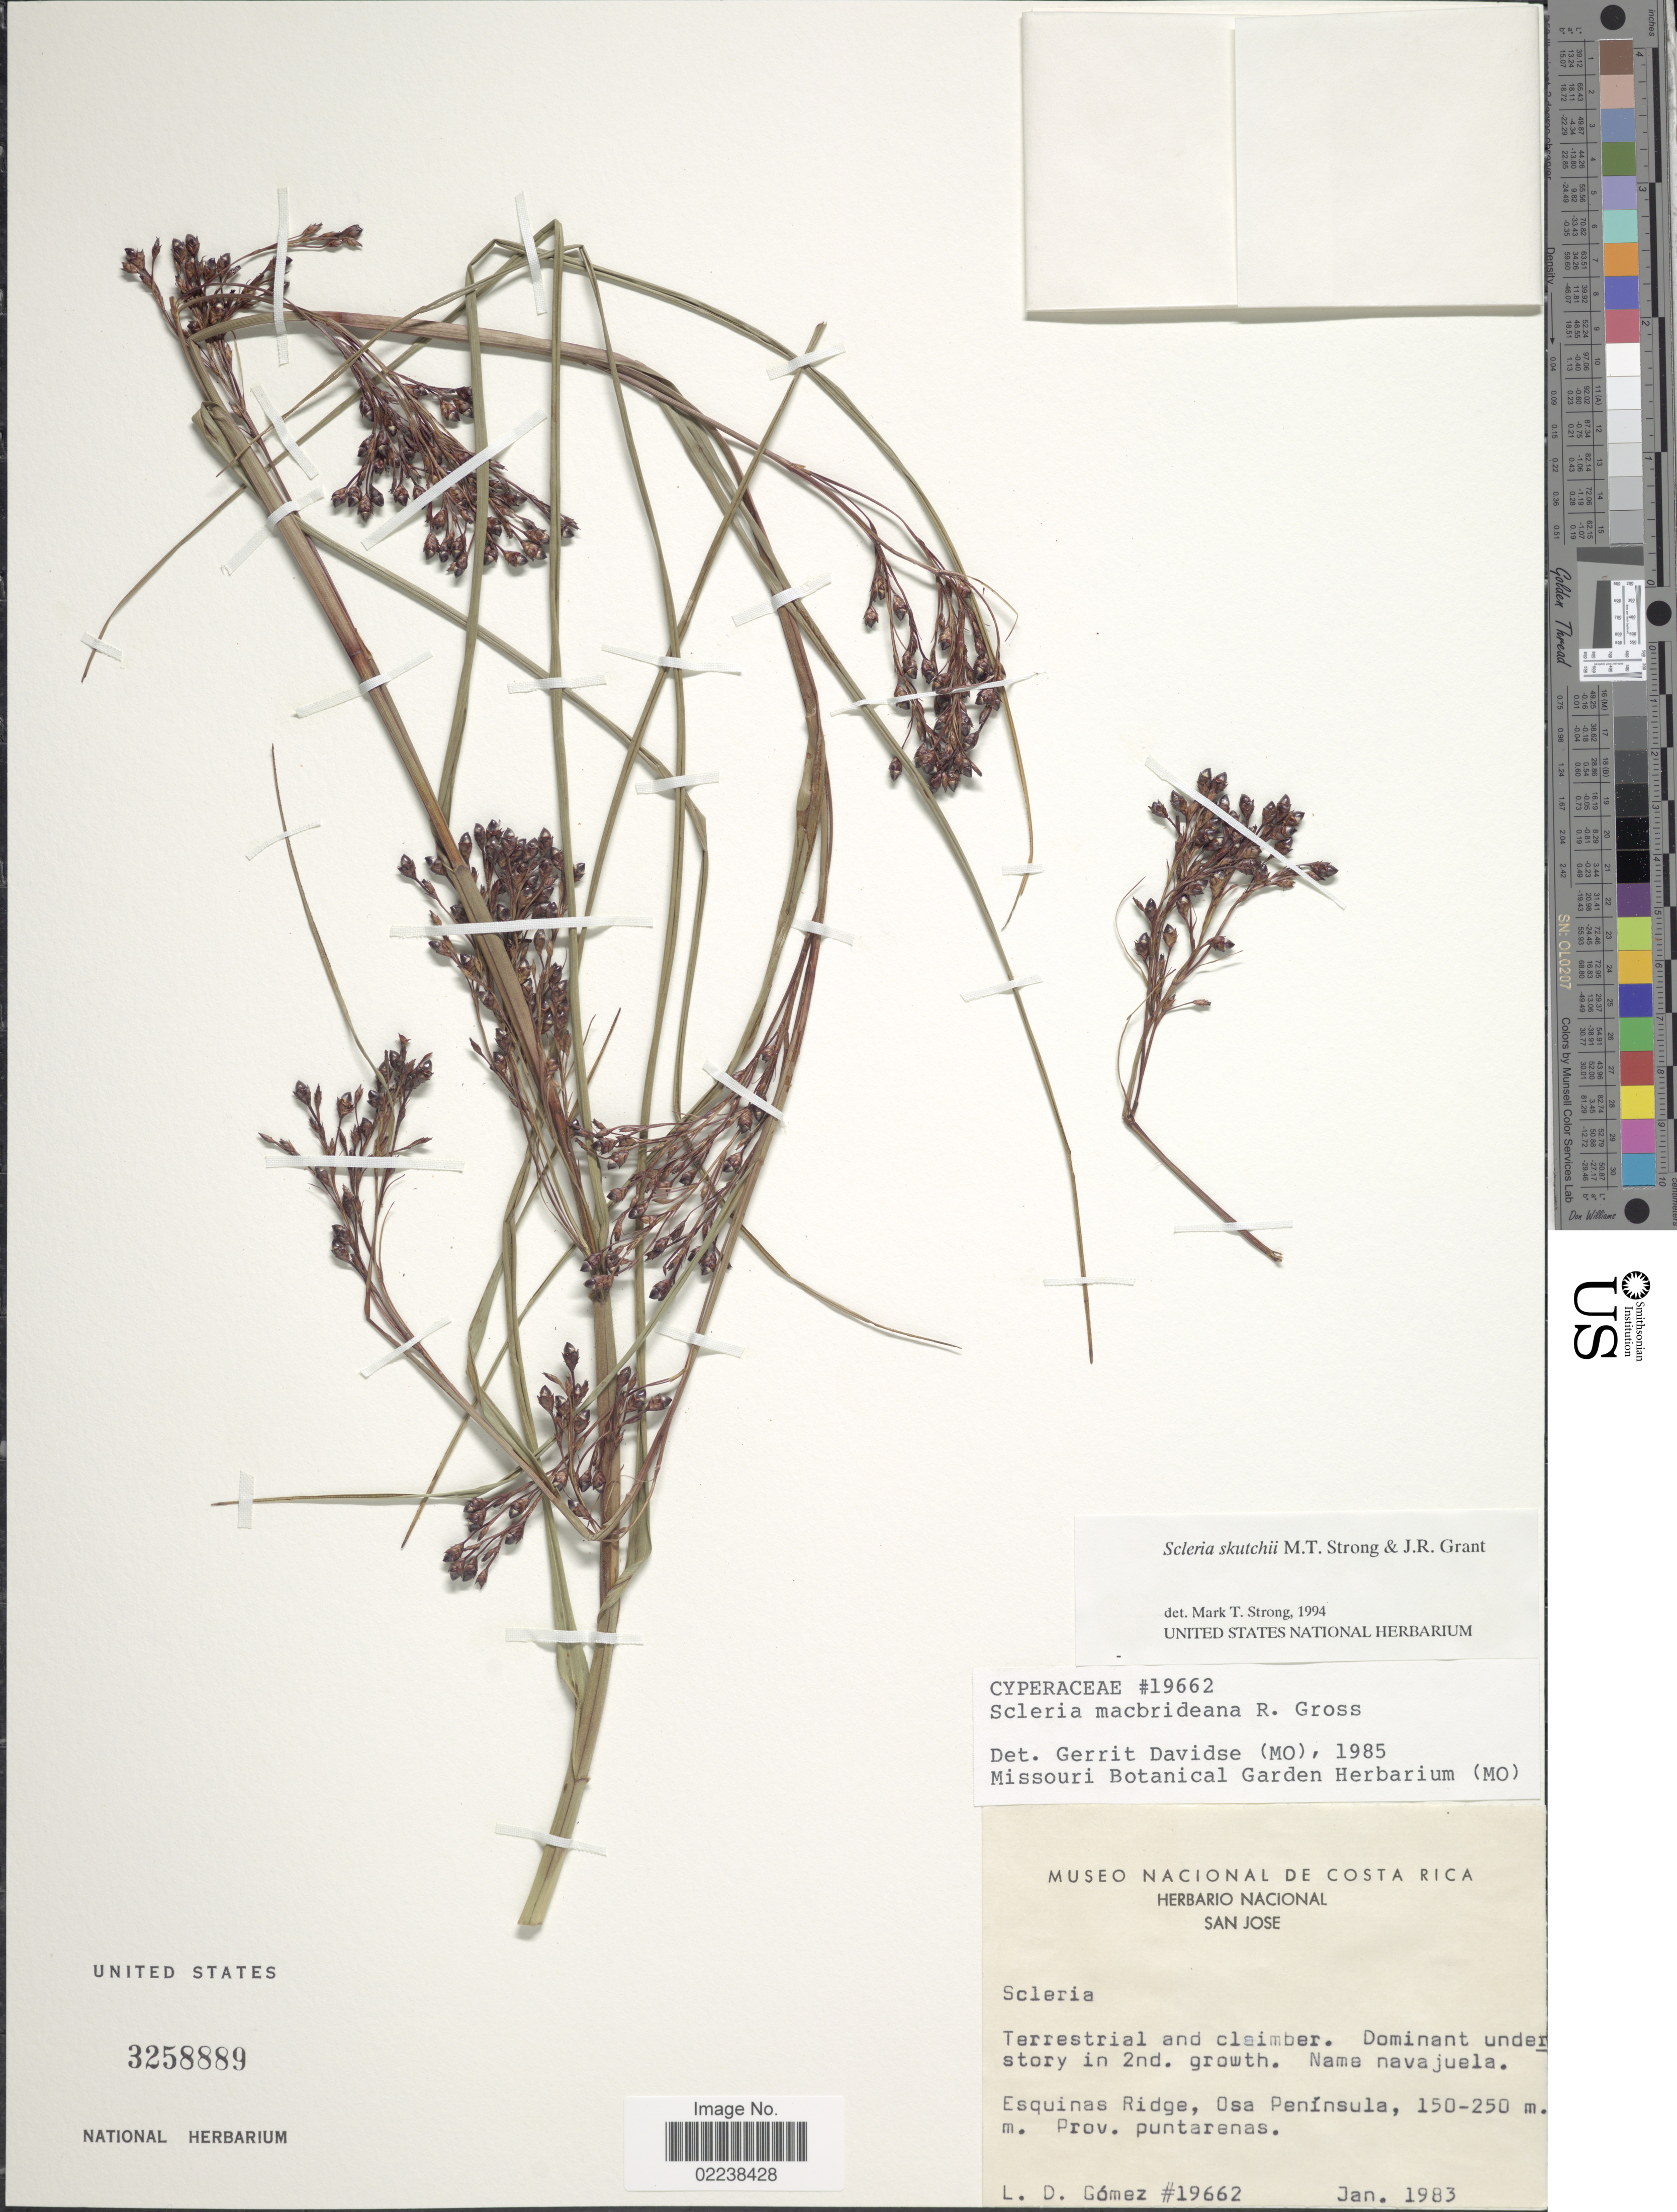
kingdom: Plantae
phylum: Tracheophyta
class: Liliopsida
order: Poales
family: Cyperaceae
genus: Scleria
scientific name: Scleria skutchii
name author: M.T. Strong & J.R. Grant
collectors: L. Gomez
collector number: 19662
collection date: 1983-01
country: Costa Rica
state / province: Puntarenas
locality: Esquinas Ridge, Osa Peninsula, Prov. Puntarenas.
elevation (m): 150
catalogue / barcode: US 3258889